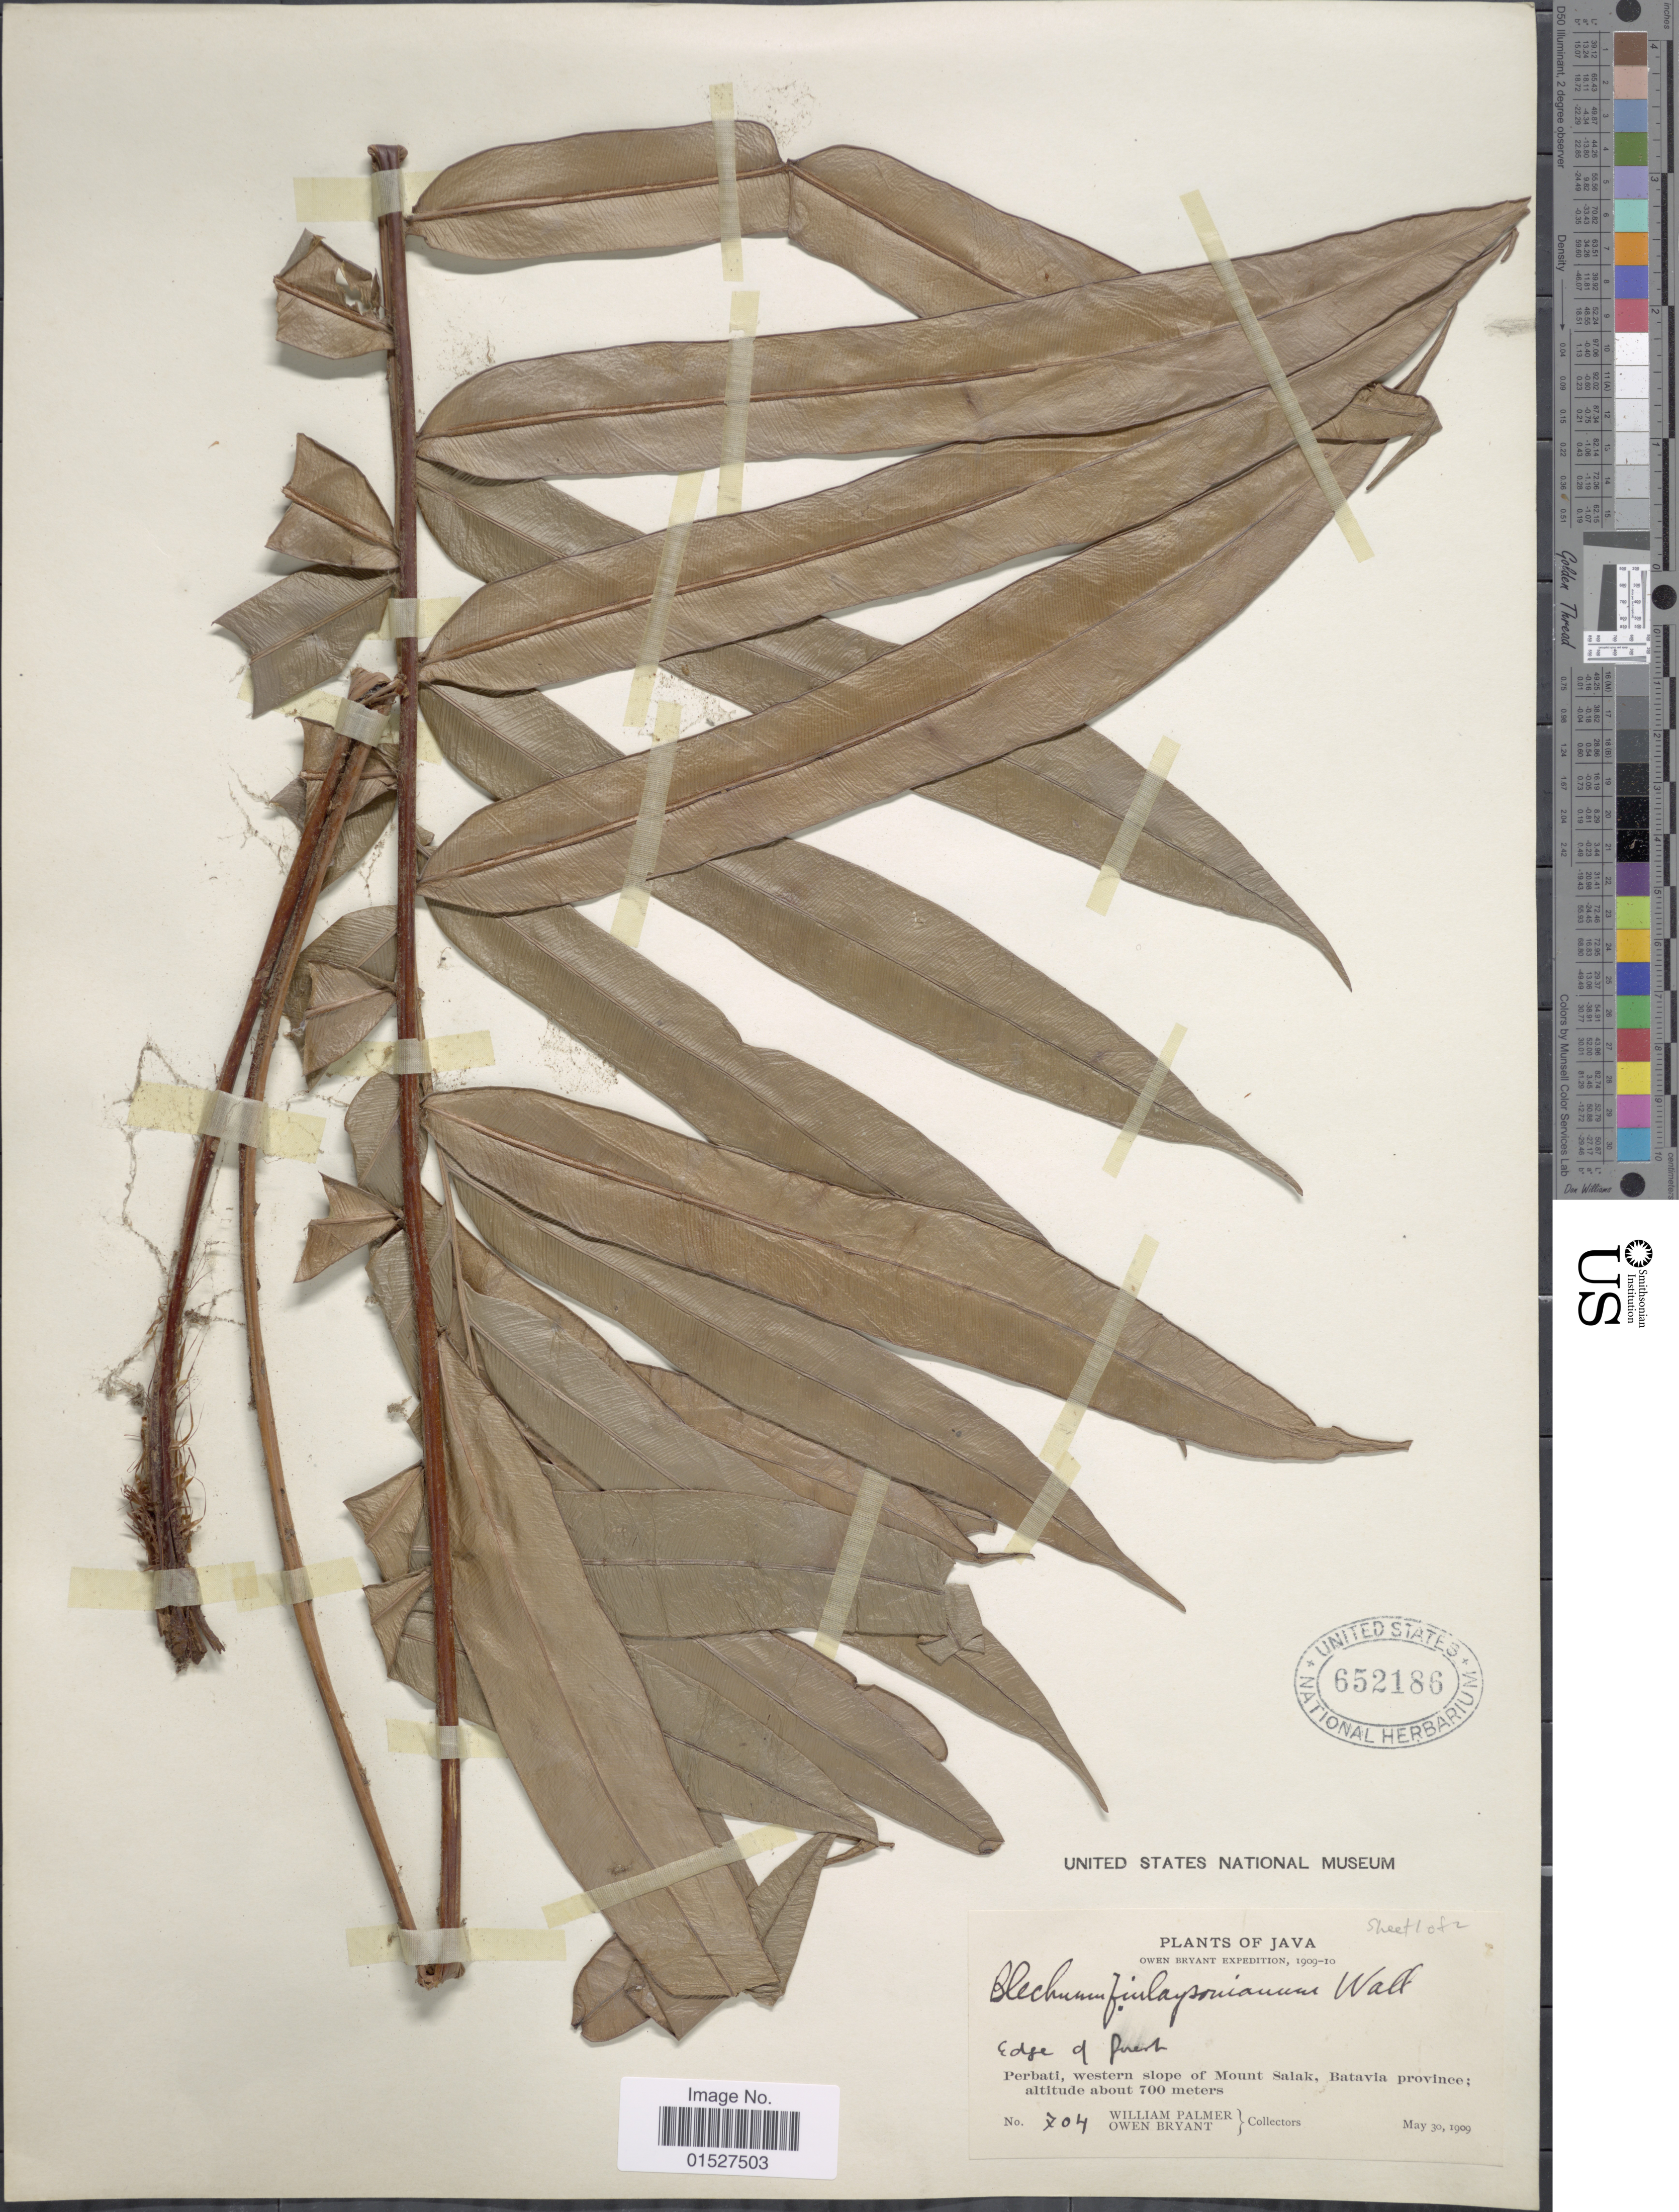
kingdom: Plantae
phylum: Tracheophyta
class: Polypodiopsida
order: Polypodiales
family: Blechnaceae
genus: Blechnum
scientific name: Blechnum finlaysonianum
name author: Wall.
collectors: W. Palmer & O. Bryant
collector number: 704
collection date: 1909-05-30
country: Indonesia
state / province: Java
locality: Perbati, western slope of Mount Salak, Batavia province.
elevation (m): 700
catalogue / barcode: US 652186